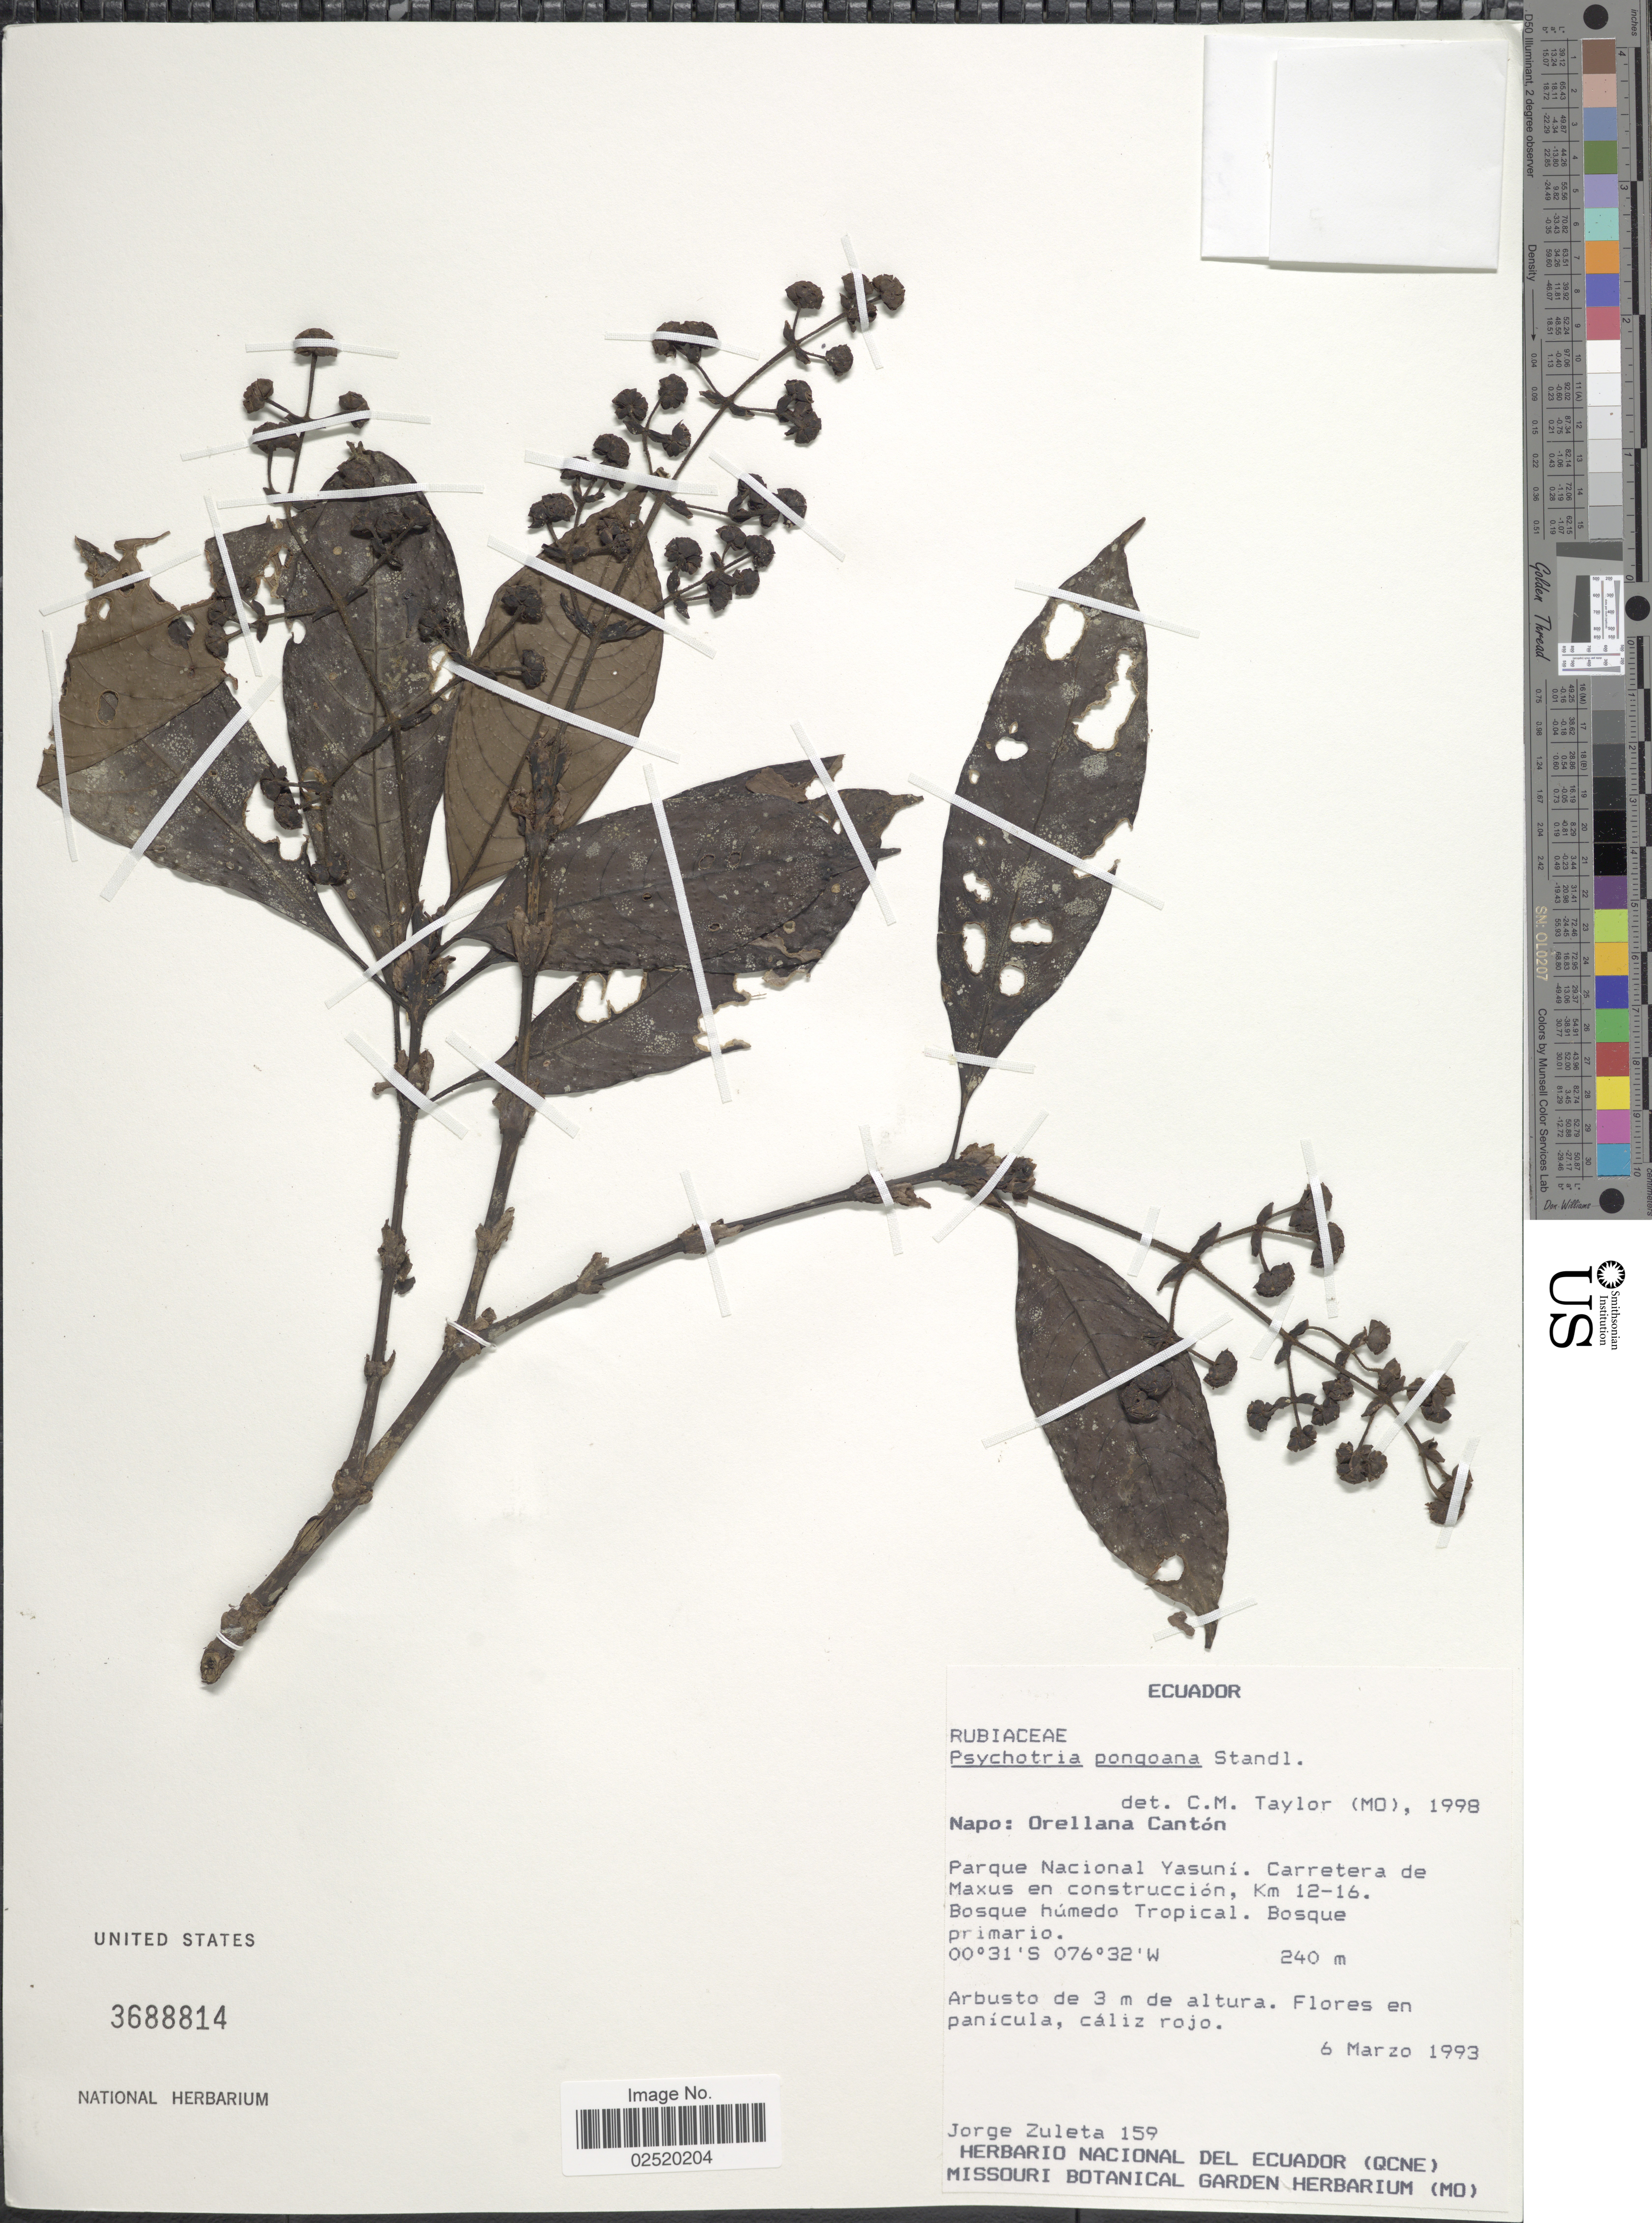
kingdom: Plantae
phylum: Tracheophyta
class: Magnoliopsida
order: Gentianales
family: Rubiaceae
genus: Psychotria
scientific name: Psychotria pongoana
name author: Standl.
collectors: J. Zuleta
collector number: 159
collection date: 1993-03-06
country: Ecuador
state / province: Napo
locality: Napo: Orellana Canton, Parque Nacional Yasuni, Carretera de Maxus en construction, Km 12-16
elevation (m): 240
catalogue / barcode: US 3688814